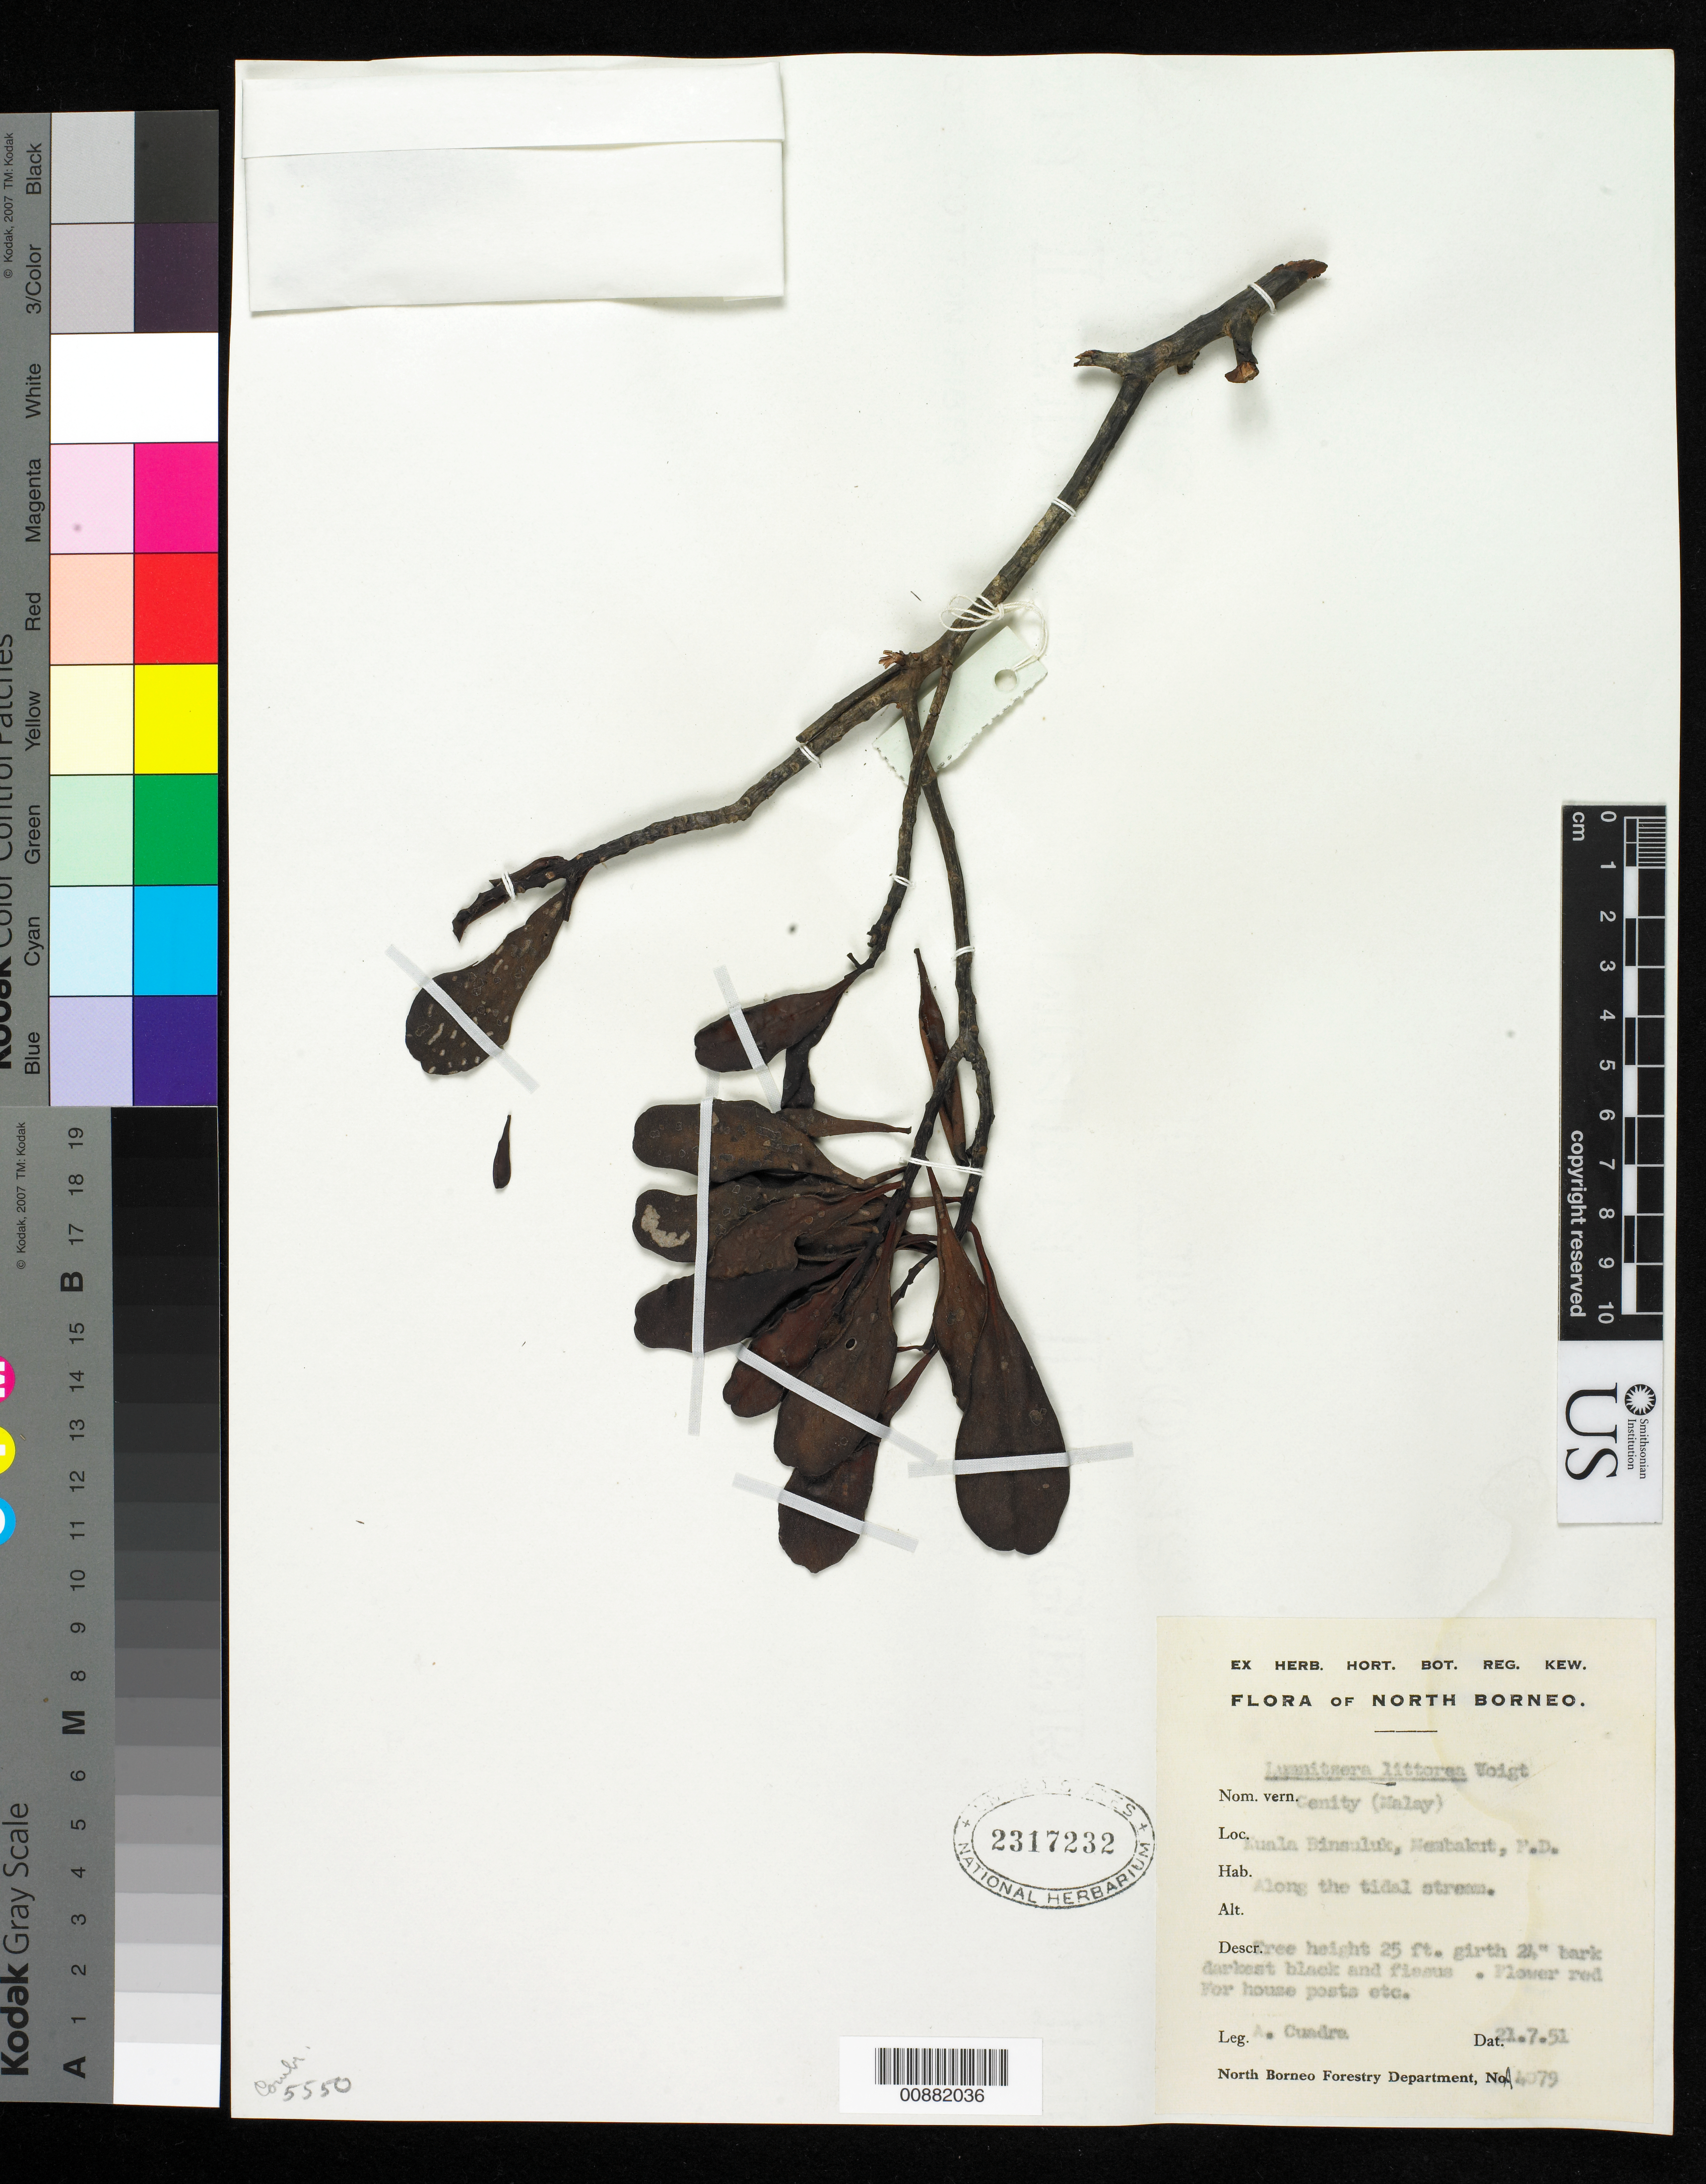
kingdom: Plantae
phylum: Tracheophyta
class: Magnoliopsida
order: Myrtales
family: Combretaceae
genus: Lumnitzera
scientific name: Lumnitzera littorea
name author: (Jack) Voight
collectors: A. Cuadra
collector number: A 4079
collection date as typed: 21 Jul 1951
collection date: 1951-07-21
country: Malaysia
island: Borneo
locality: Auala Binsuluk, Neabakut.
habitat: along the tidal stream.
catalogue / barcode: US 2317232